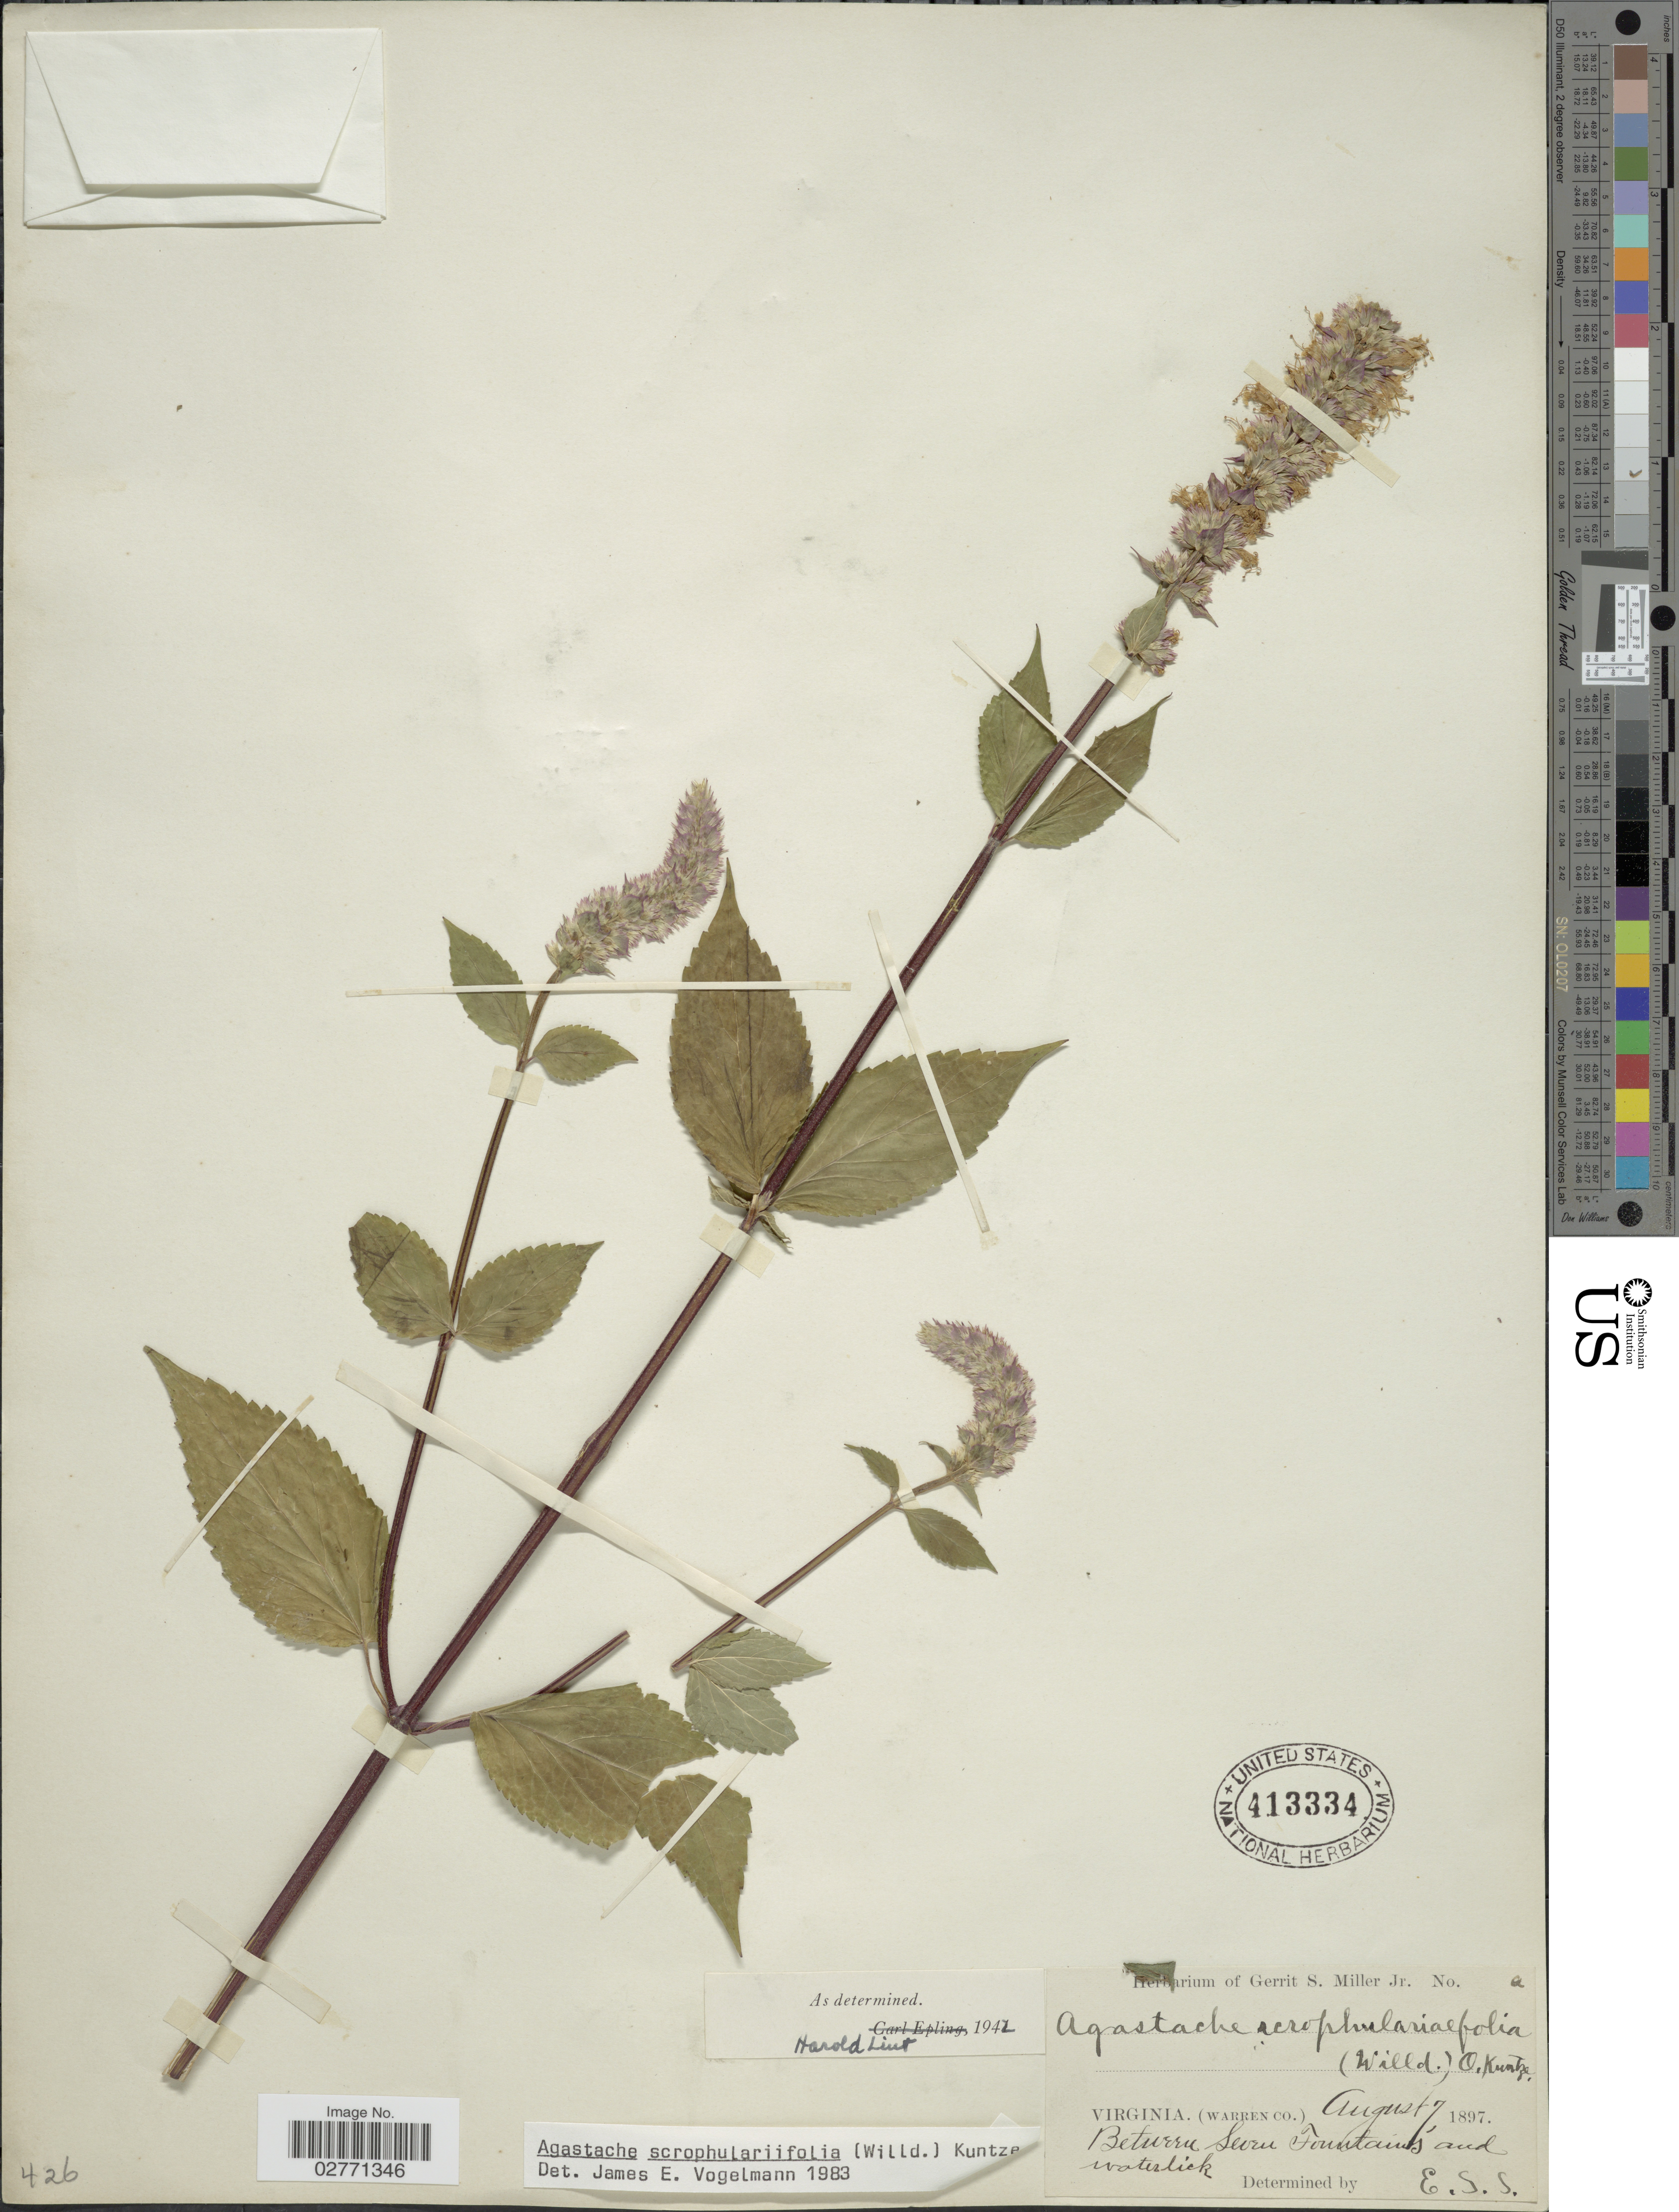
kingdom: Plantae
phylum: Tracheophyta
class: Magnoliopsida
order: Lamiales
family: Lamiaceae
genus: Agastache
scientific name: Agastache scrophulariifolia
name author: (Willd.) Kuntze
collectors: ex herb. Gerrit S. Miller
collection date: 1897-08-07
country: United States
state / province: Virginia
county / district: Warren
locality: Between Seven Fountains and waterlick.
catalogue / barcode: US 413334